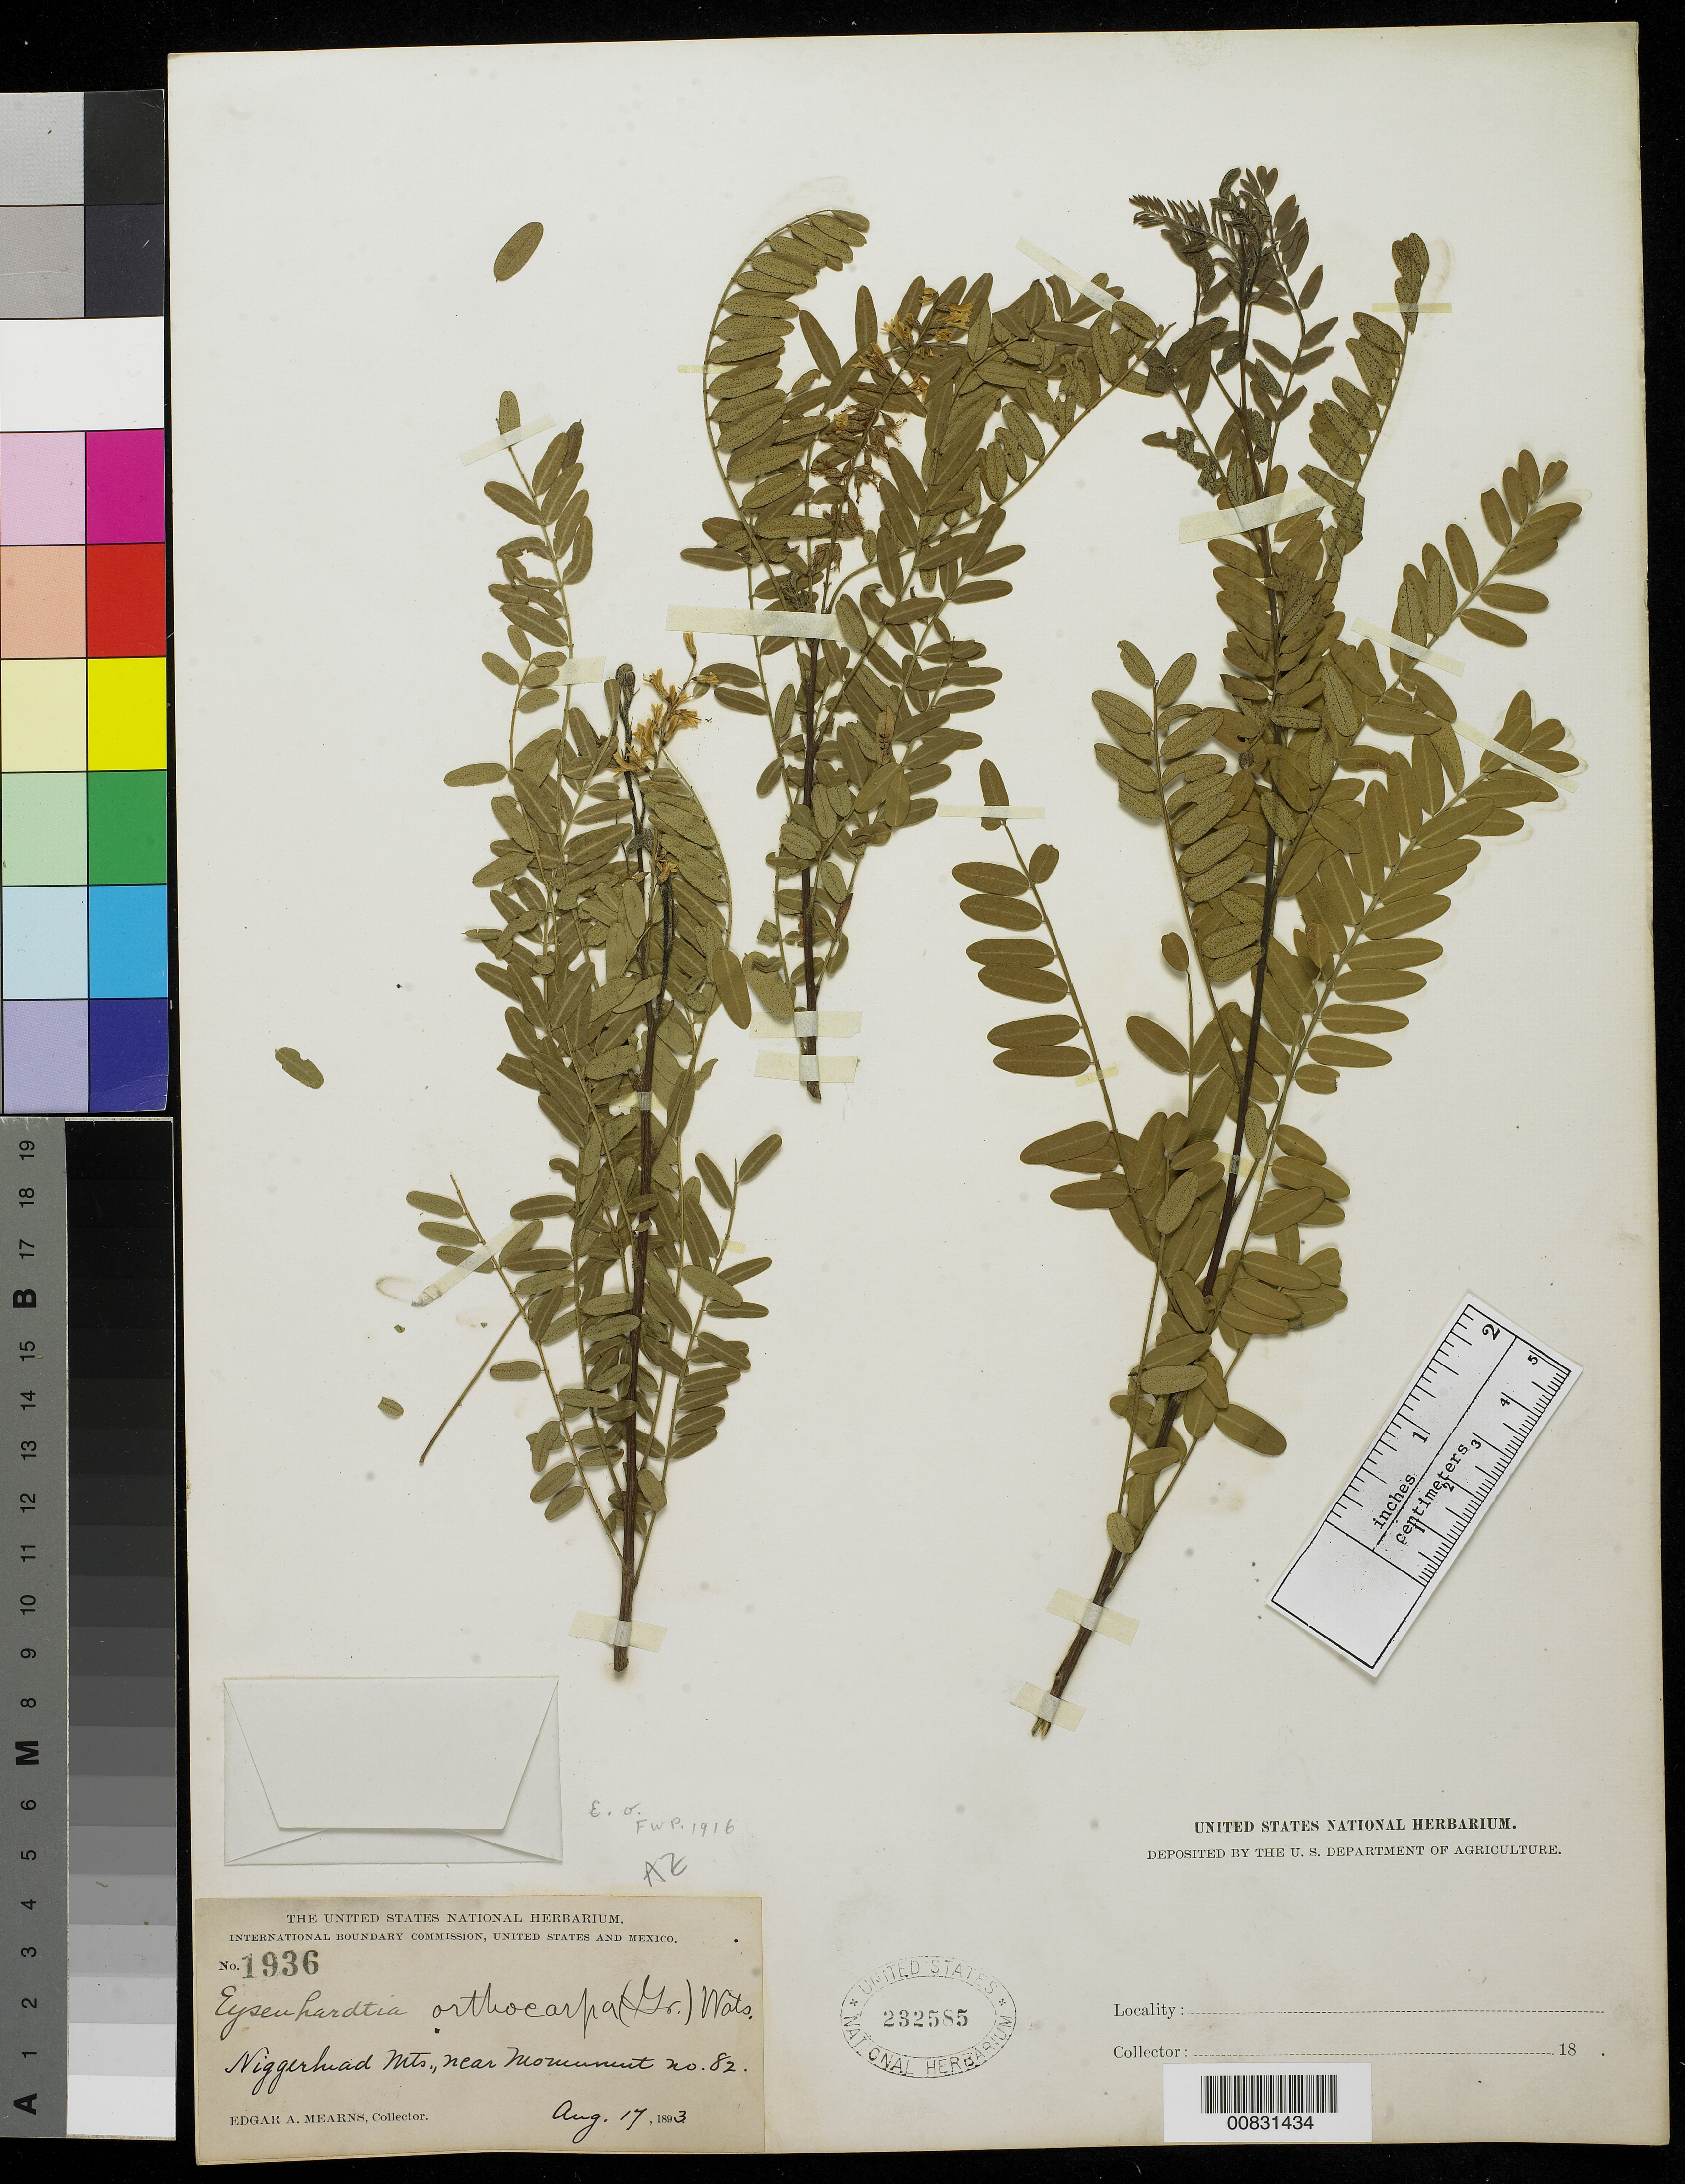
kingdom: Plantae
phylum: Tracheophyta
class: Magnoliopsida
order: Fabales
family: Fabaceae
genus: Eysenhardtia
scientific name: Eysenhardtia orthocarpa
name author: (A. Gray) S. Watson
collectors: E. A. Mearns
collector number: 1936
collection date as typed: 17 Aug 1893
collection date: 1893-08-17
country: United States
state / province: Arizona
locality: Niggerhead Mts., near Monument no. 82.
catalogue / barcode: US 232585